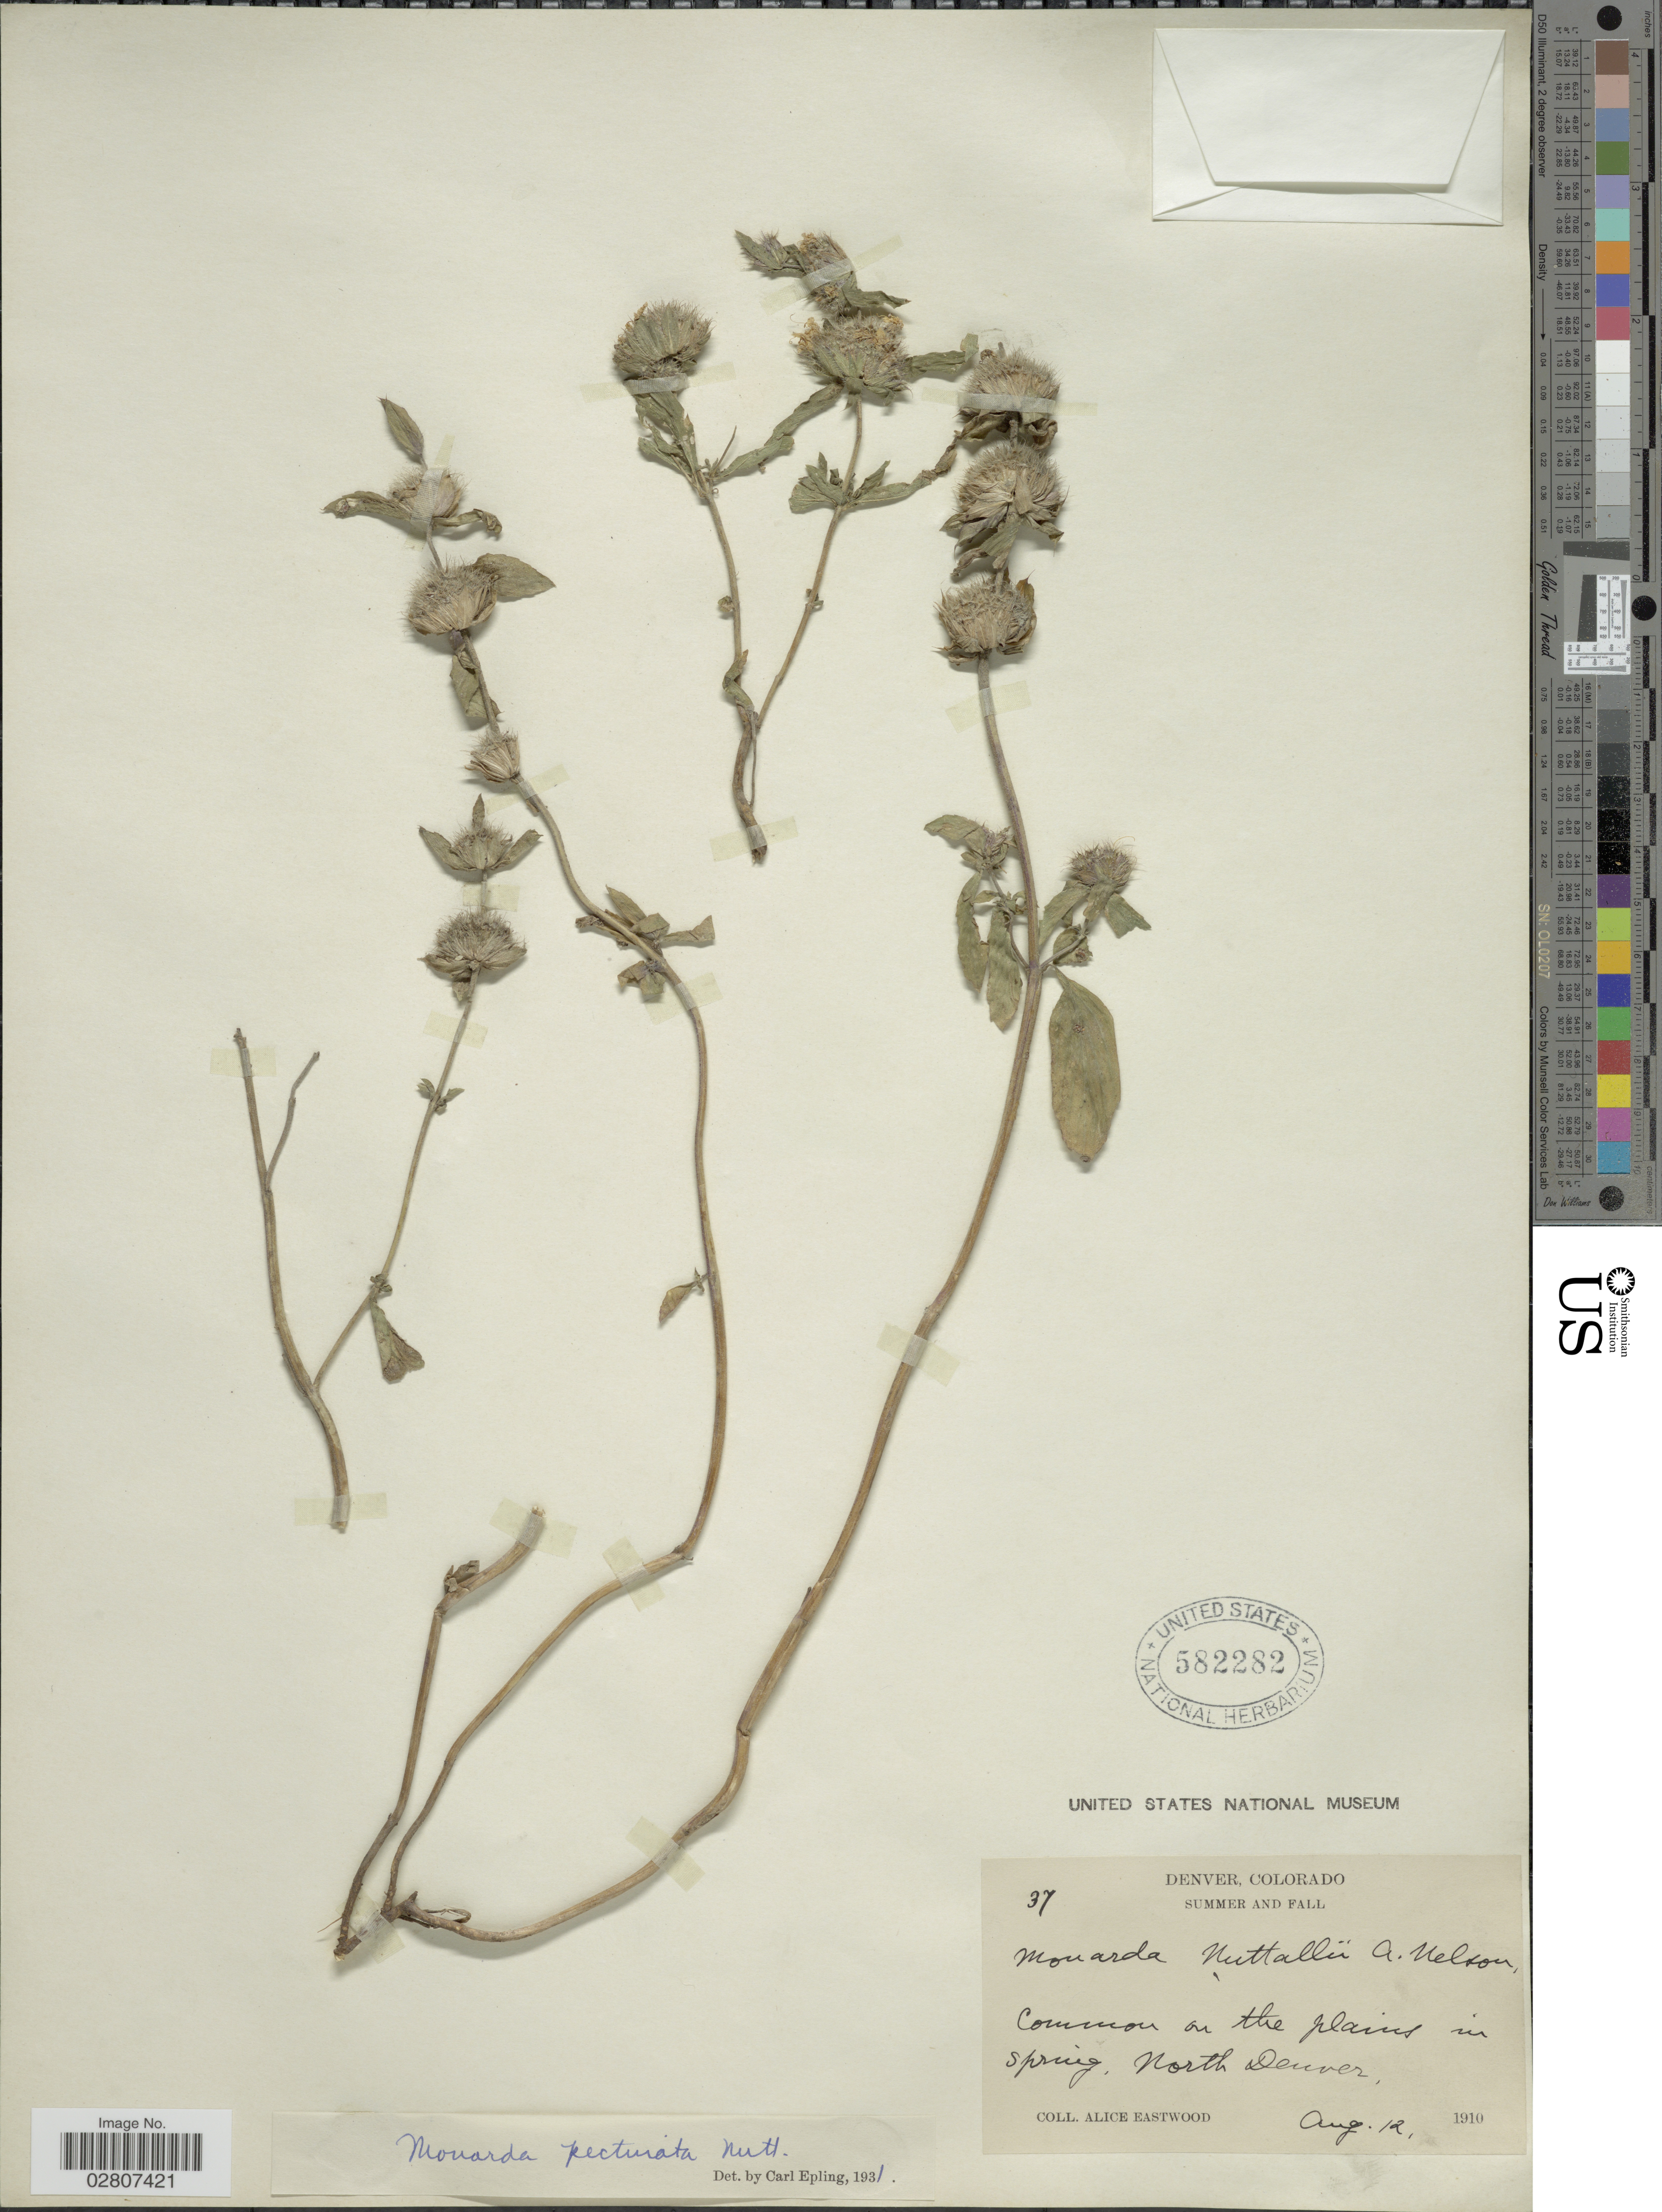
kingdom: Plantae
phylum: Tracheophyta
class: Magnoliopsida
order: Lamiales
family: Lamiaceae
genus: Monarda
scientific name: Monarda pectinata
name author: Nutt.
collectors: A. Eastwood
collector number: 37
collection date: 1910-08-12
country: United States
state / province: Colorado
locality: Denver, Colorado. Common on the plains in spring, North Denver.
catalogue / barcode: US 582282